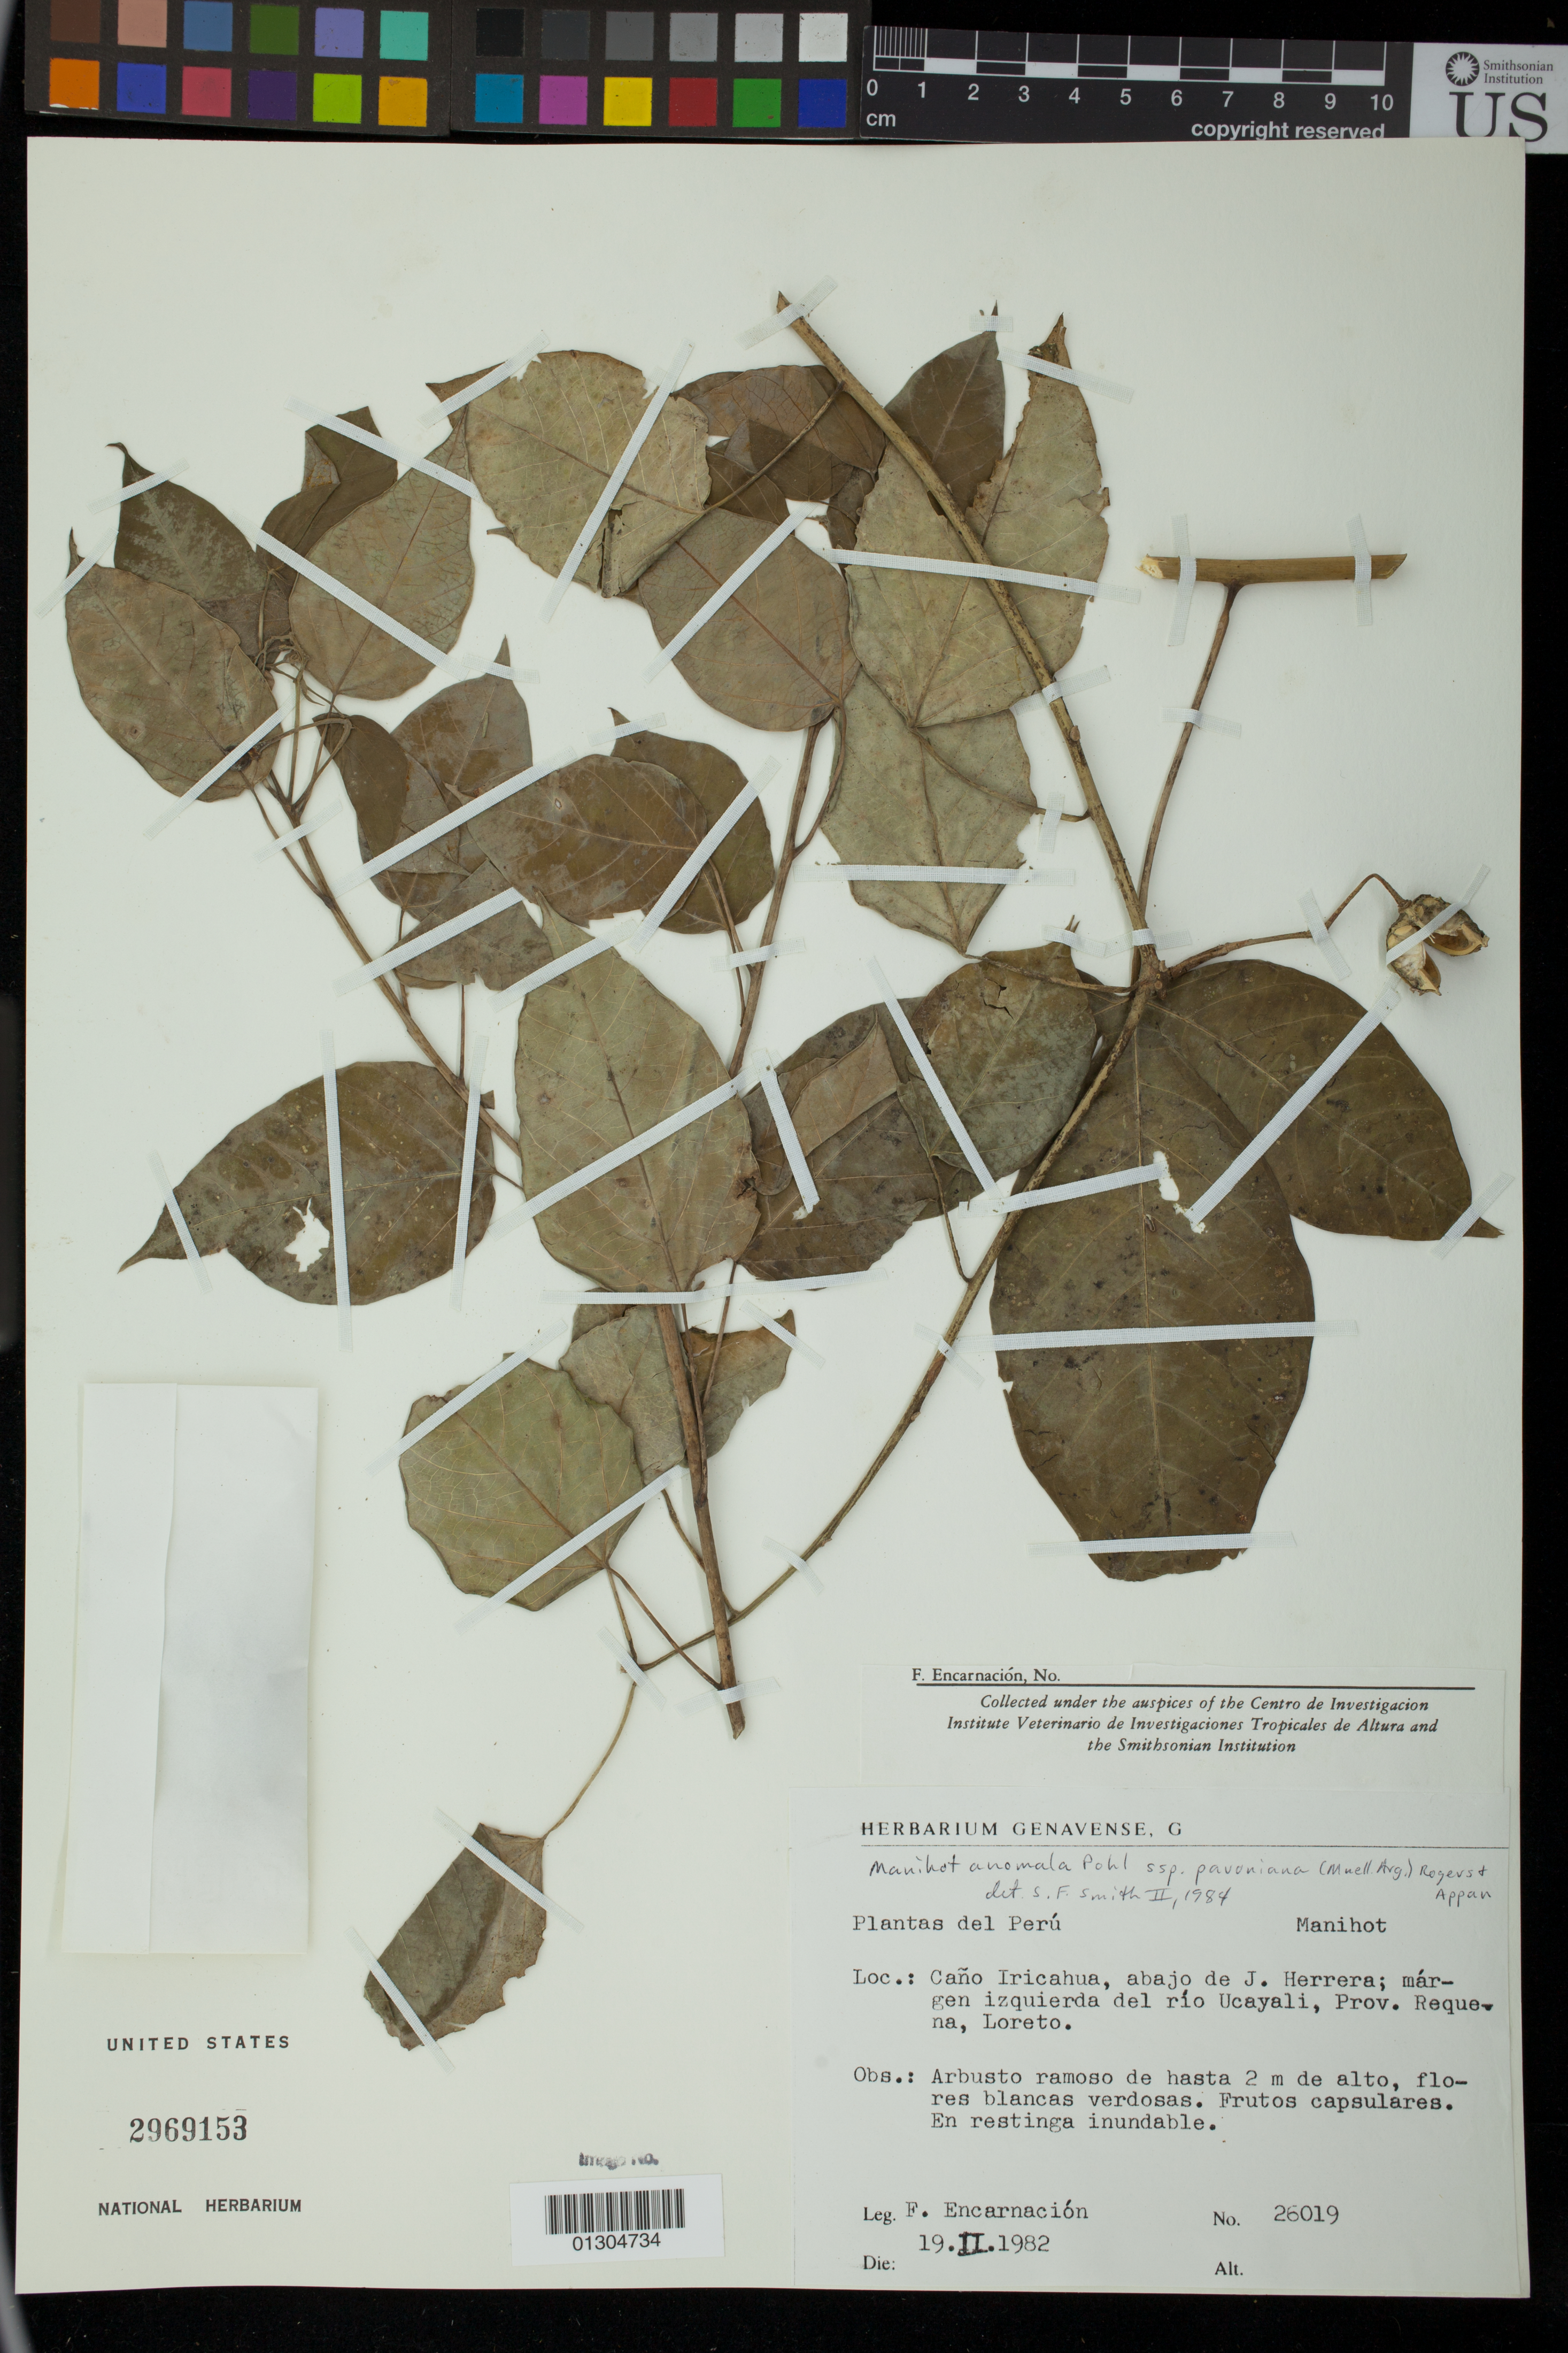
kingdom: Plantae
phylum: Tracheophyta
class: Magnoliopsida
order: Malpighiales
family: Euphorbiaceae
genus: Manihot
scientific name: Manihot brachyloba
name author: Müll. Arg.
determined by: Mendoza, M.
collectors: F. Encarnación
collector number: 26019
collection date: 1982-02-19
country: Peru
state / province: Loreto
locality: Cano Iricahua, abajo de J. Herrera; margen izquierda del rio Ucayali. Requena, Loreto.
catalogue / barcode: US 2969153